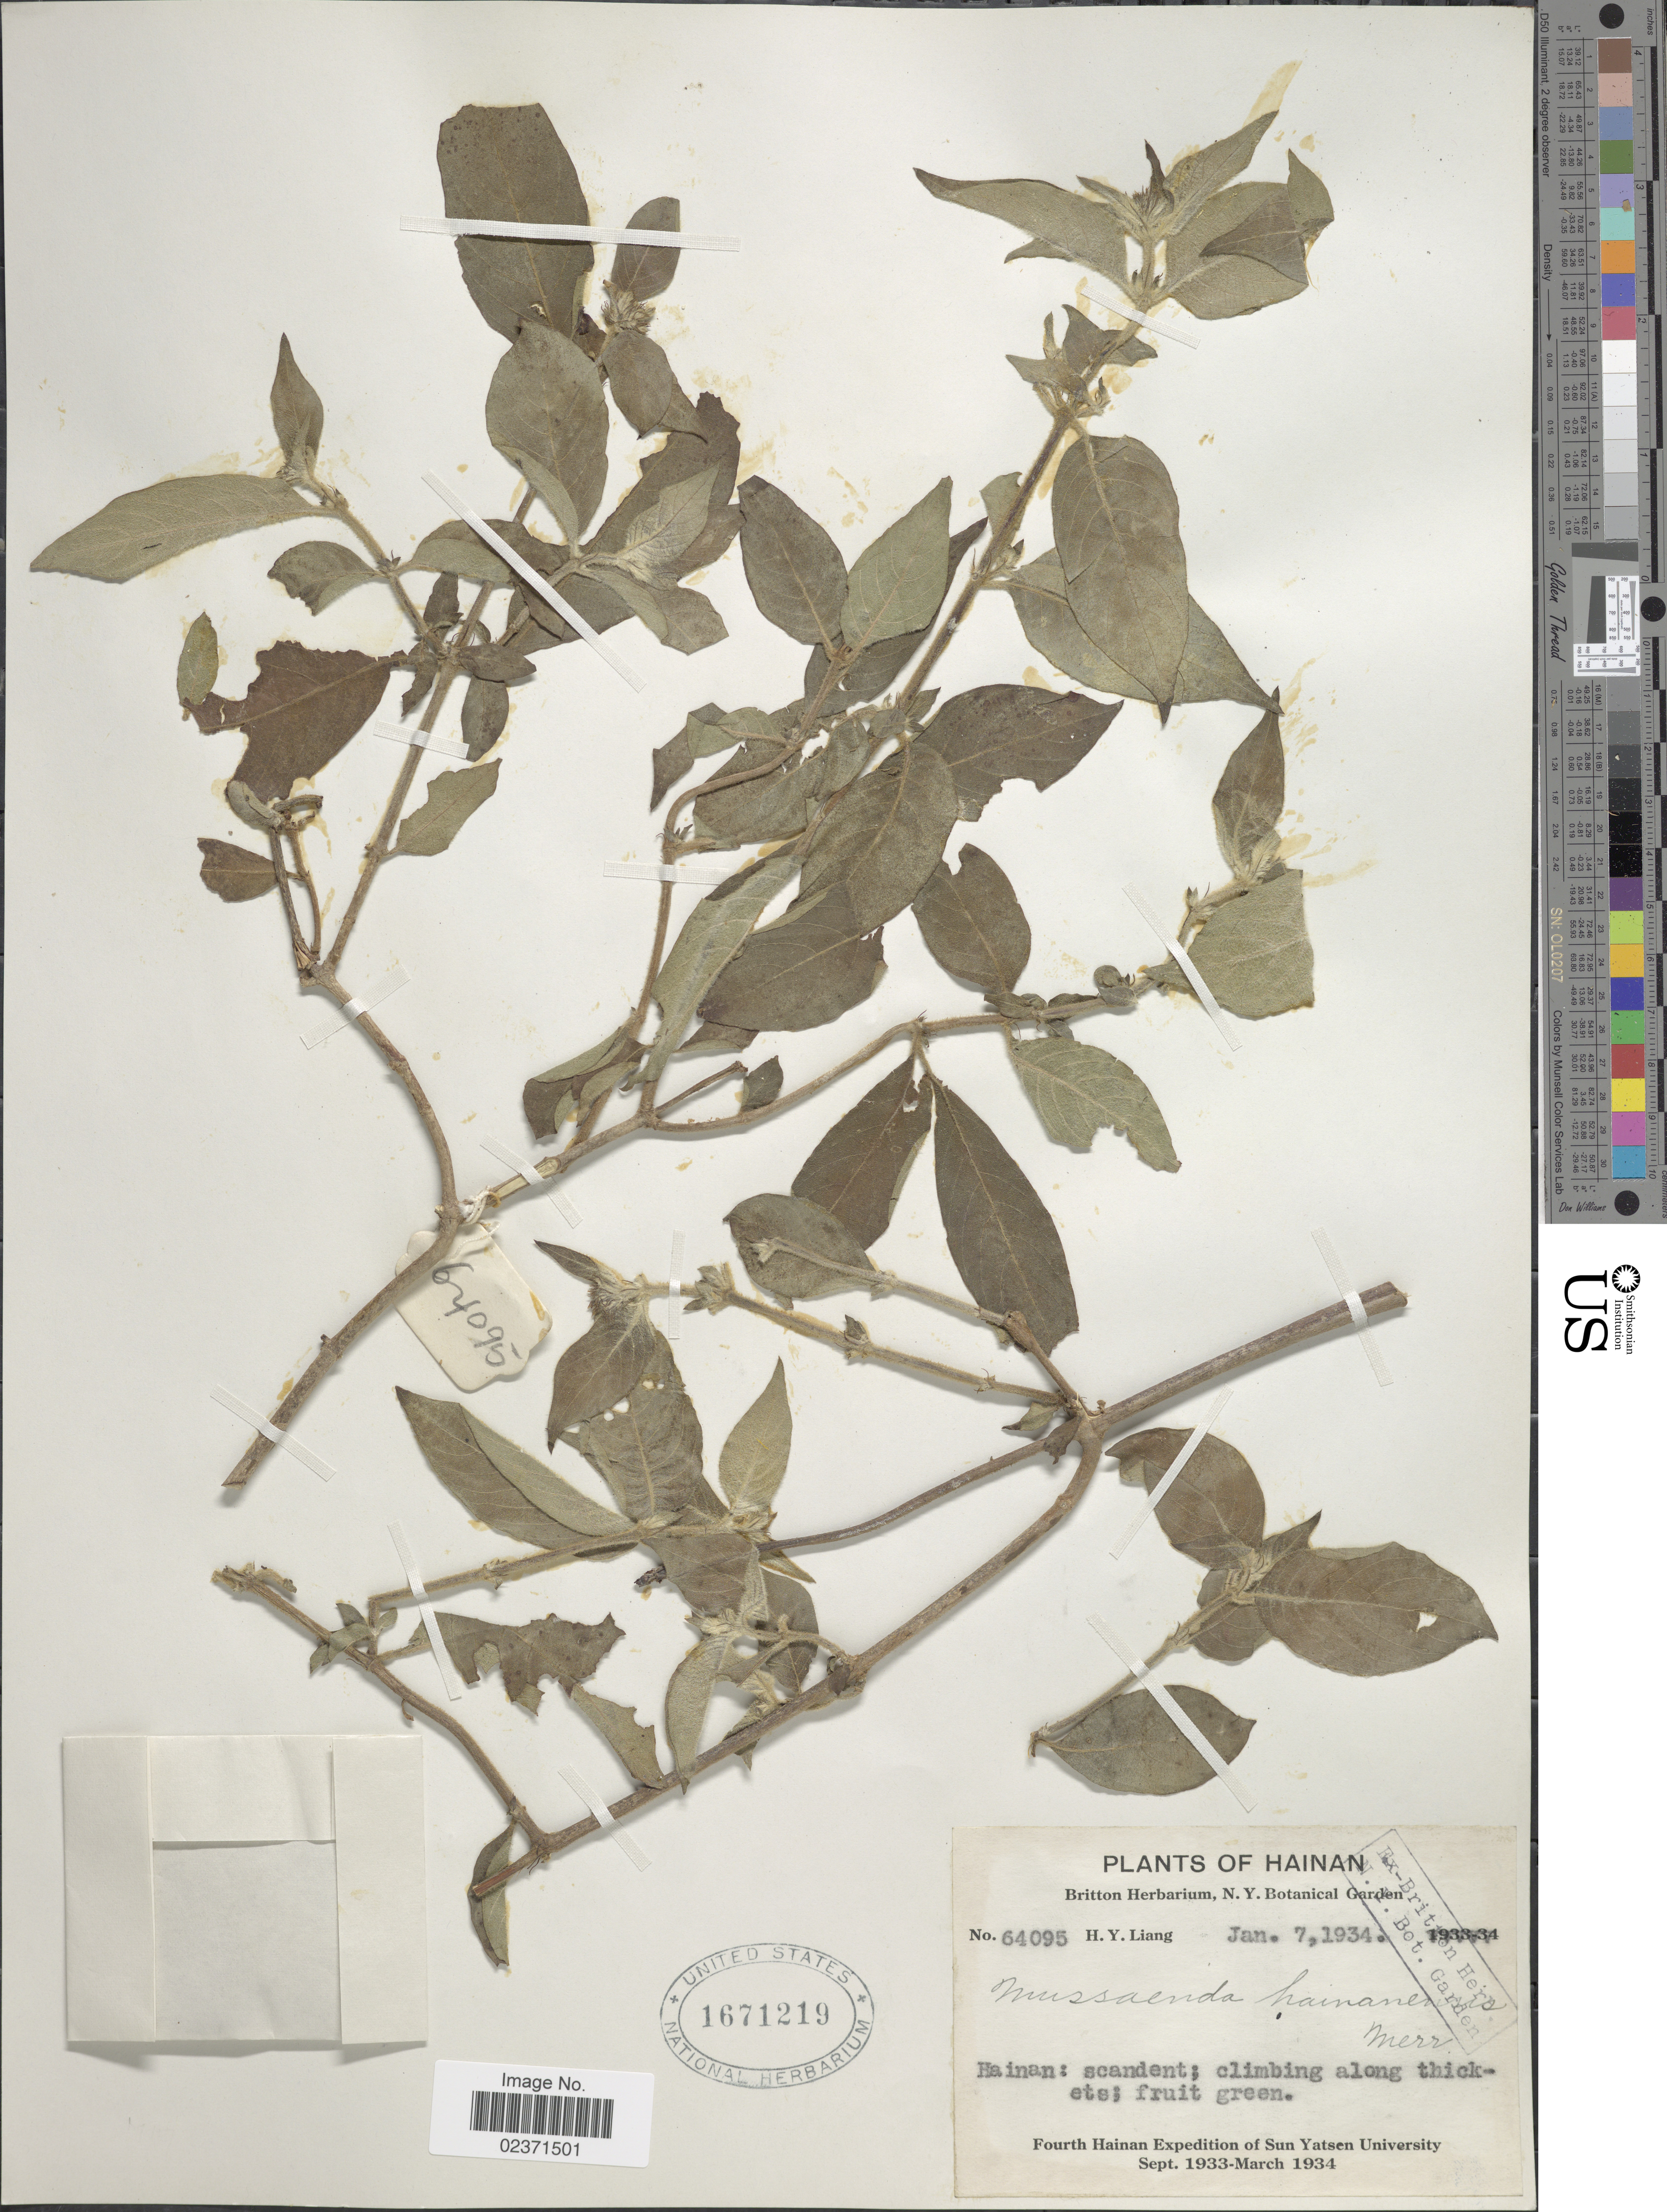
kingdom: Plantae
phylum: Tracheophyta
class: Magnoliopsida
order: Gentianales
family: Rubiaceae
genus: Mussaenda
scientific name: Mussaenda hainanensis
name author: Merr.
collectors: H. Y. Liang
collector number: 64095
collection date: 1934-01-07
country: China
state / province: Hainan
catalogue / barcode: US 1671219